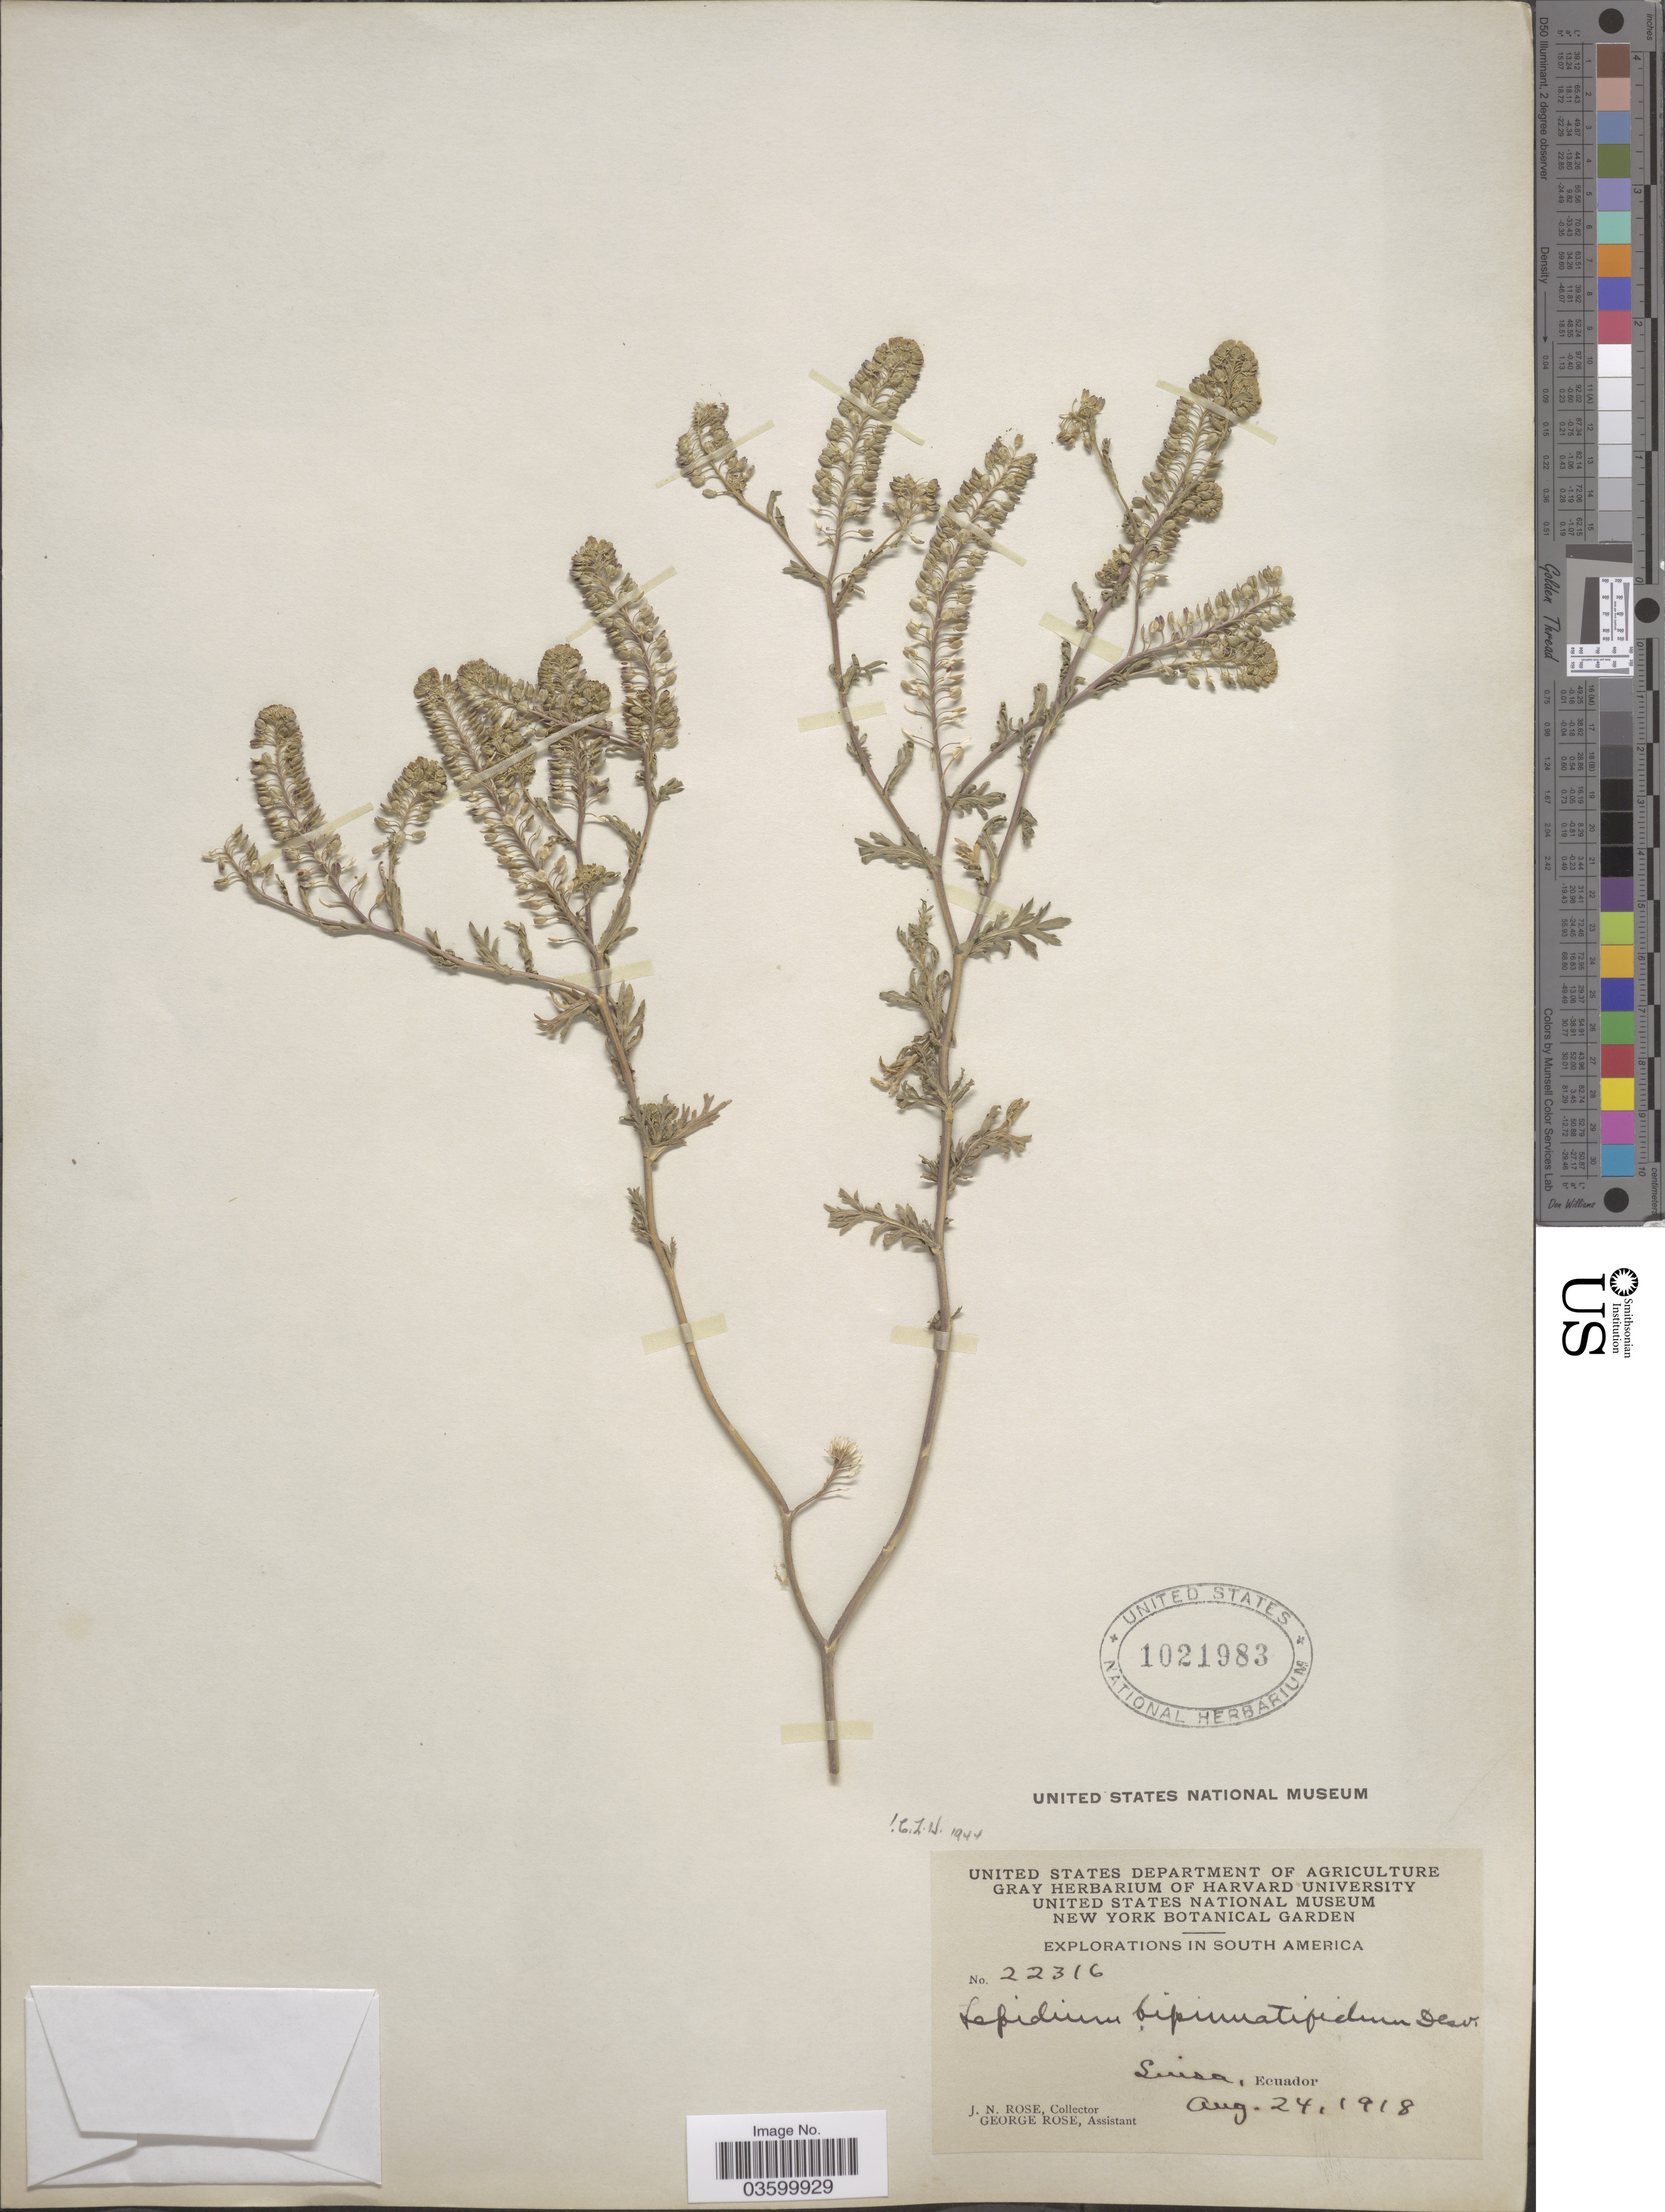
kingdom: Plantae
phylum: Tracheophyta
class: Magnoliopsida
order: Brassicales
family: Brassicaceae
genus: Lepidium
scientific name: Lepidium bipinnatifidum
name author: Desv.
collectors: J. N. Rose & G. Rose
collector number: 22316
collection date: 1918-08-24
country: Ecuador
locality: Luisa.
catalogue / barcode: US 1021983